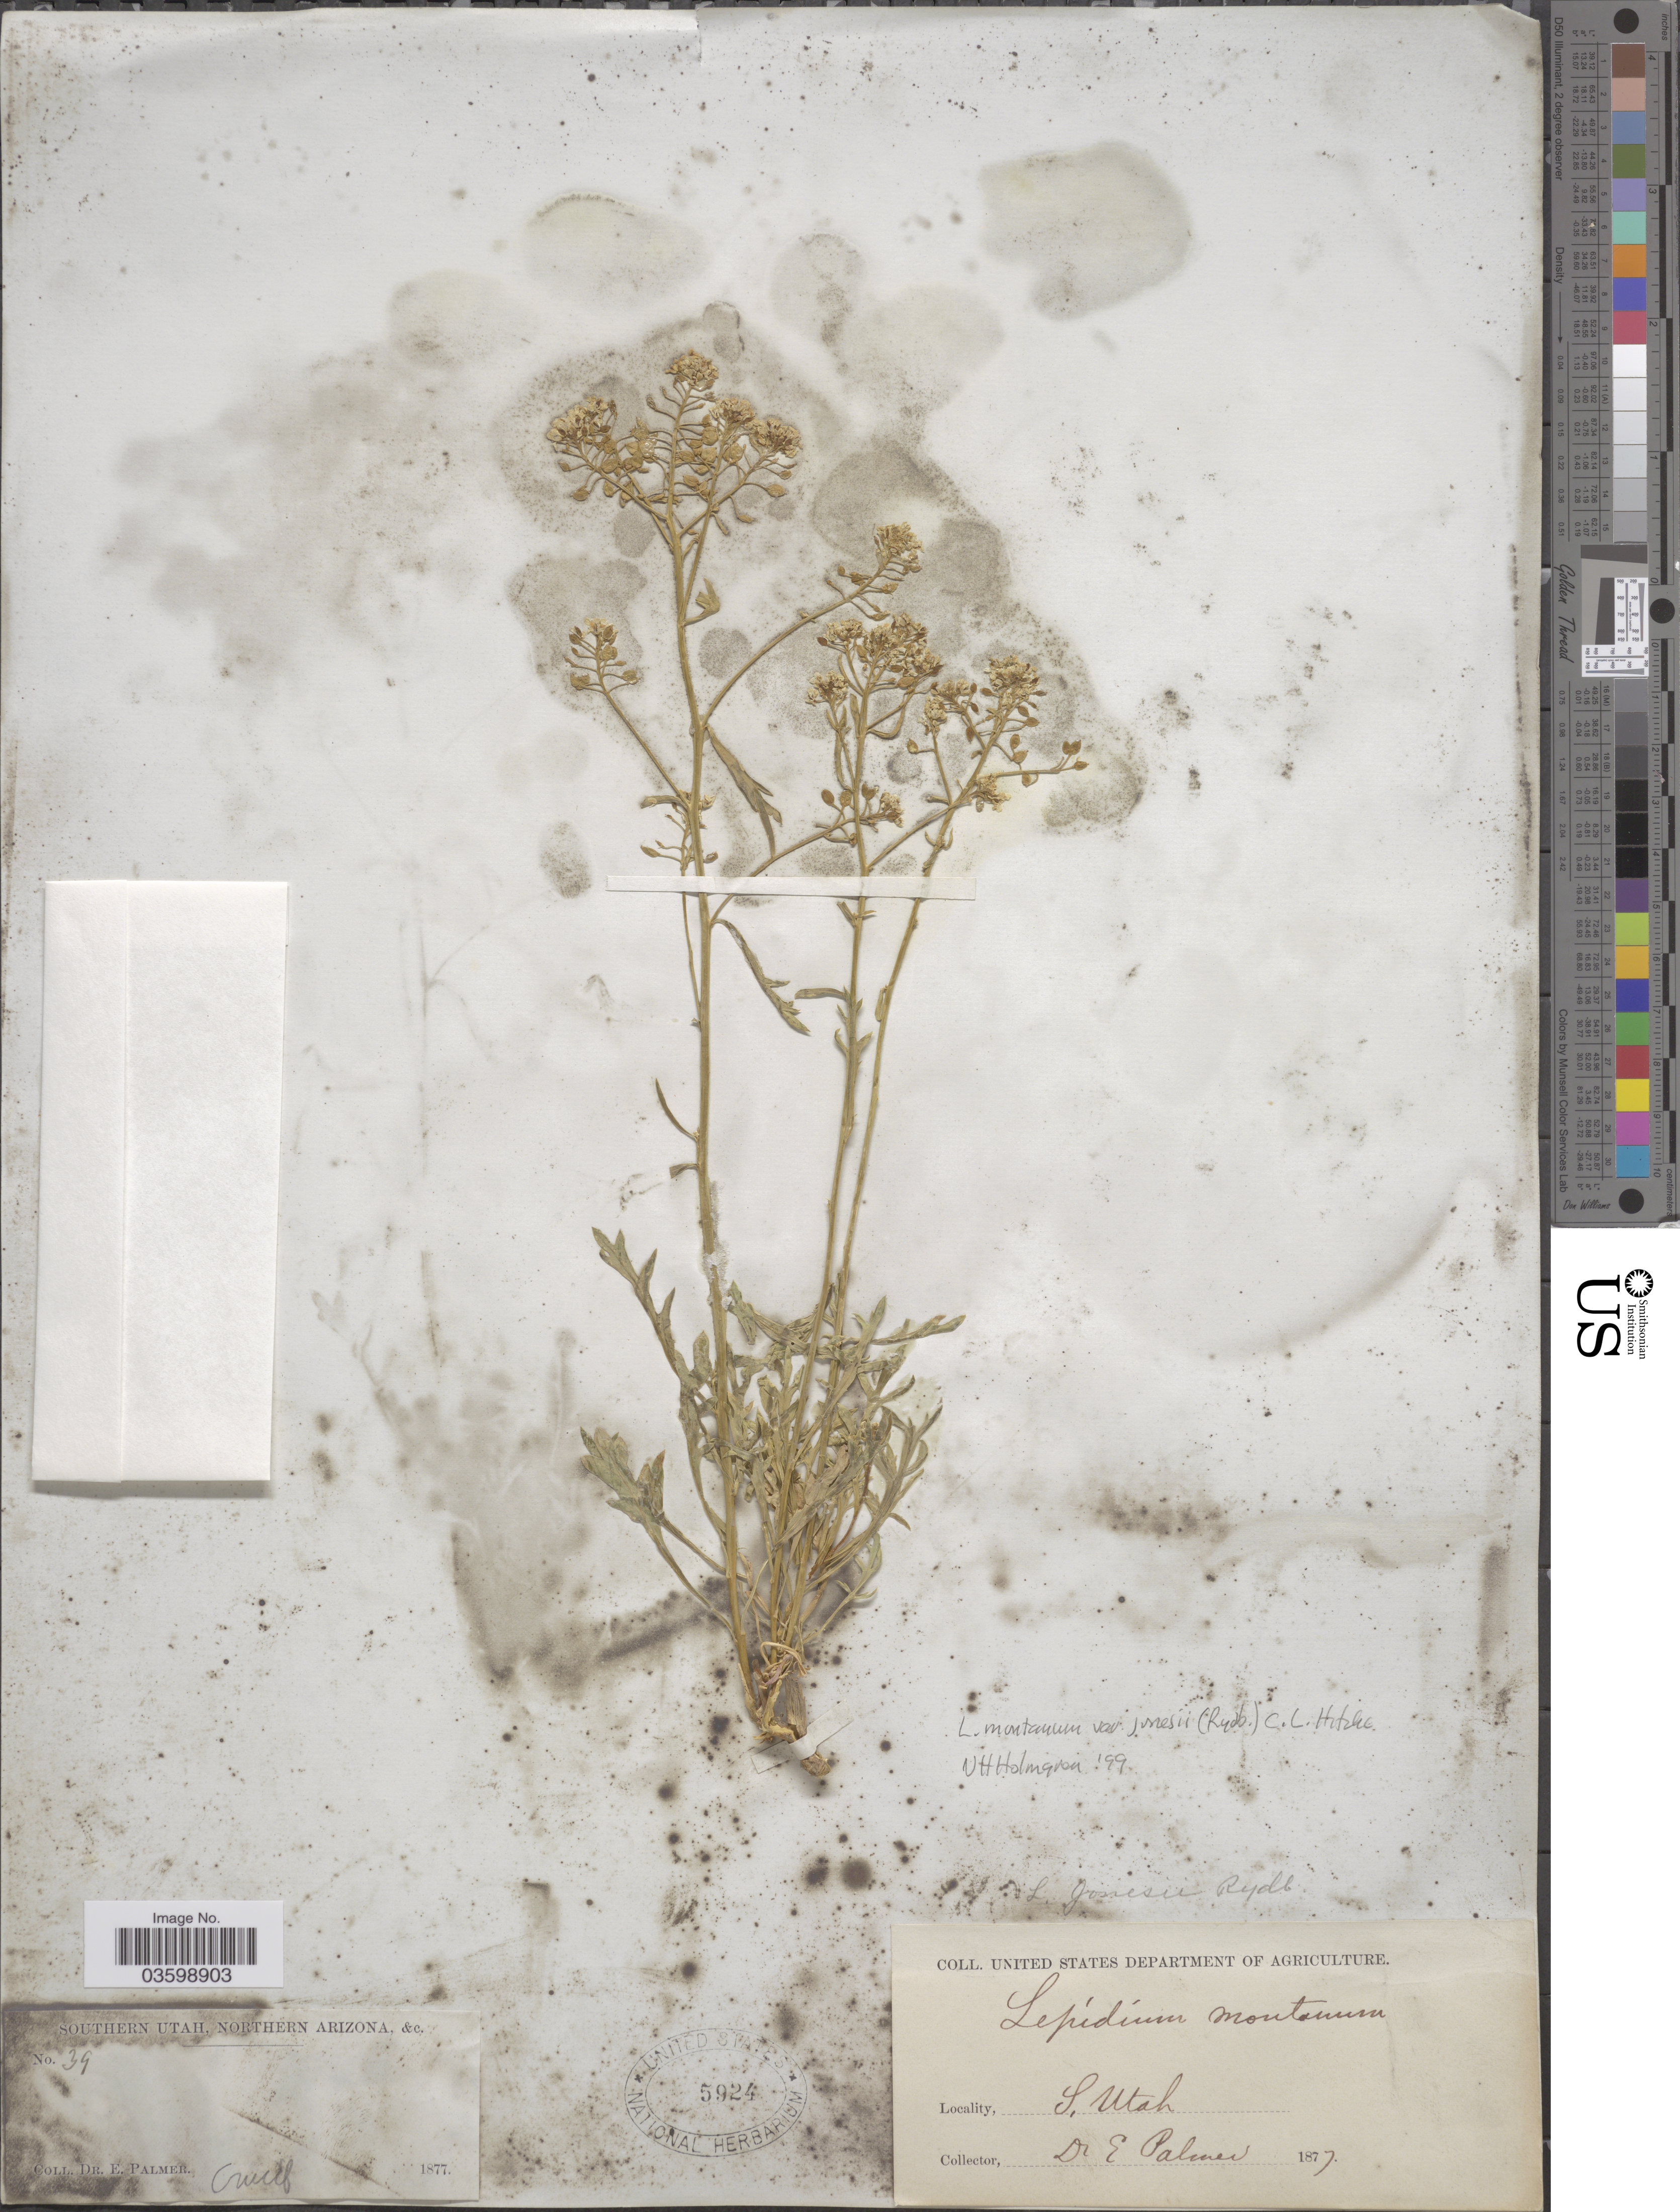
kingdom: Plantae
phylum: Tracheophyta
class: Magnoliopsida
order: Brassicales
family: Brassicaceae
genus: Lepidium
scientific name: Lepidium montanum var. jonesii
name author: (Rydb.) C.L. Hitchc.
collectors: E. Palmer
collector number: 39*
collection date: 1877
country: United States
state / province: Utah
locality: Southern Utah.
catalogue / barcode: US 5924